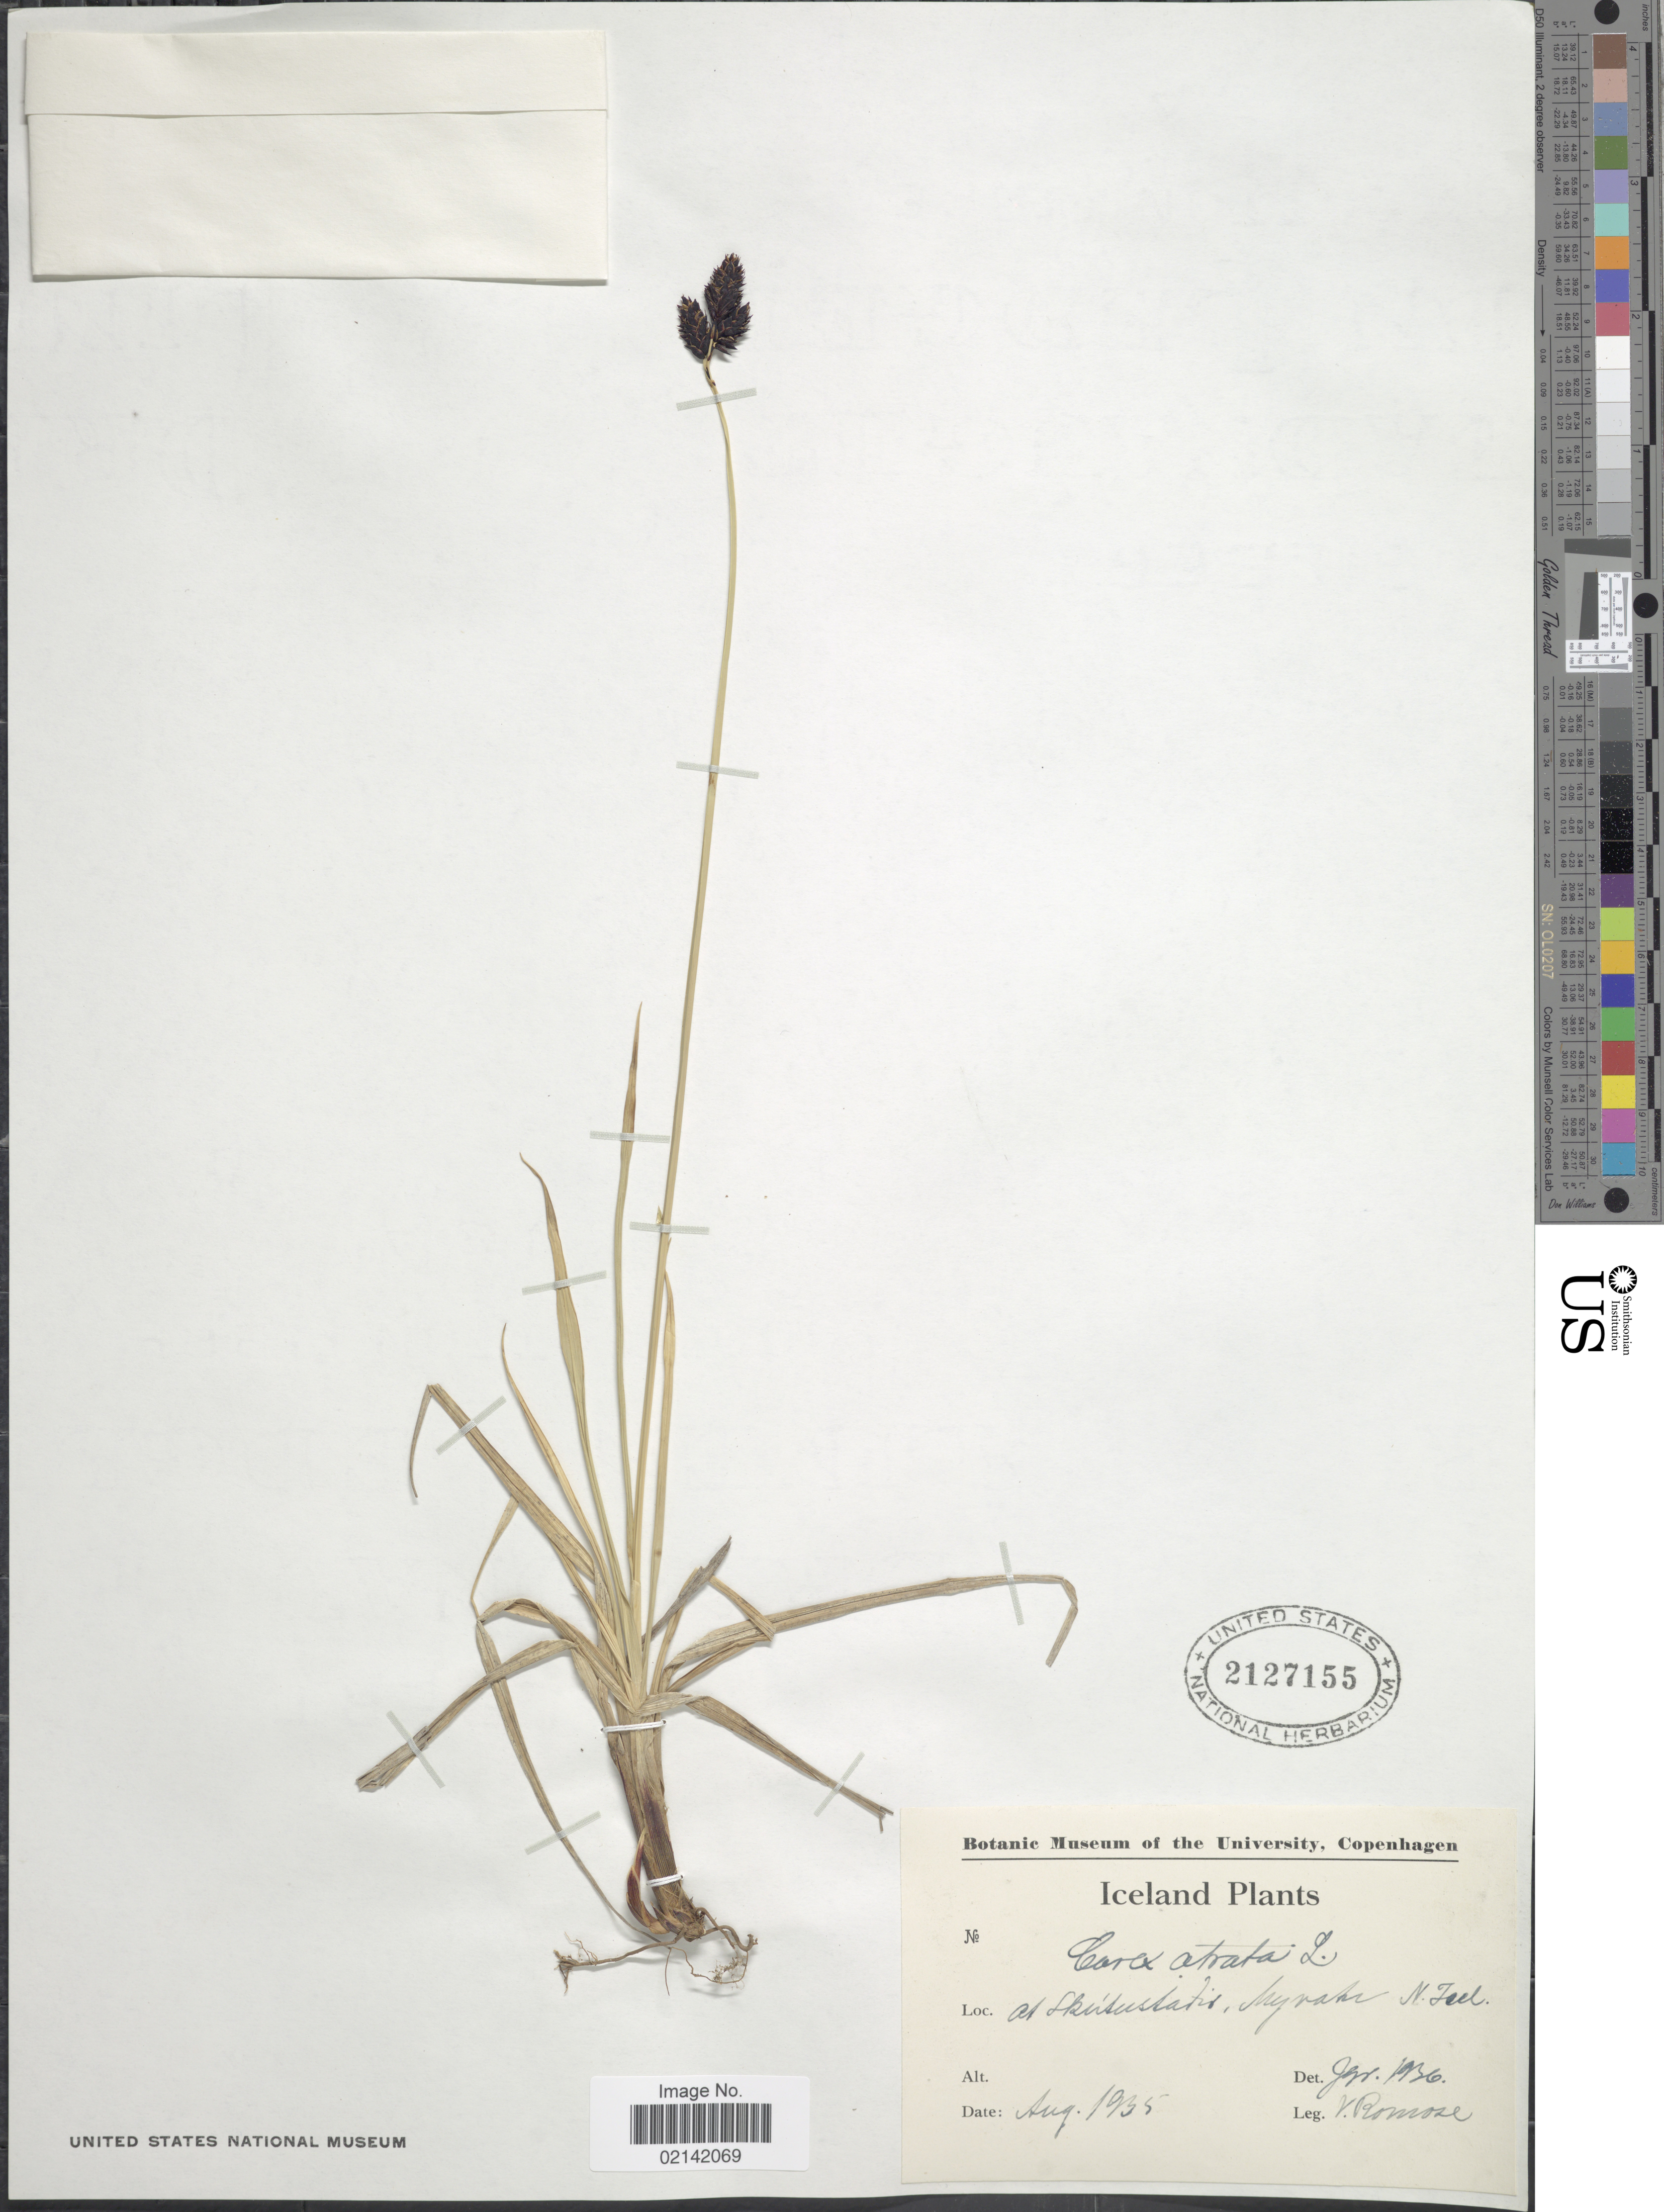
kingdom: Plantae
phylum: Tracheophyta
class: Liliopsida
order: Poales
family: Cyperaceae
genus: Carex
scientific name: Carex atrata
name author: L.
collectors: V. Romose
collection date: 1935-08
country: Iceland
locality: At Skútustaðir, Myvatn N. Icel.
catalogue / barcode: US 2127155